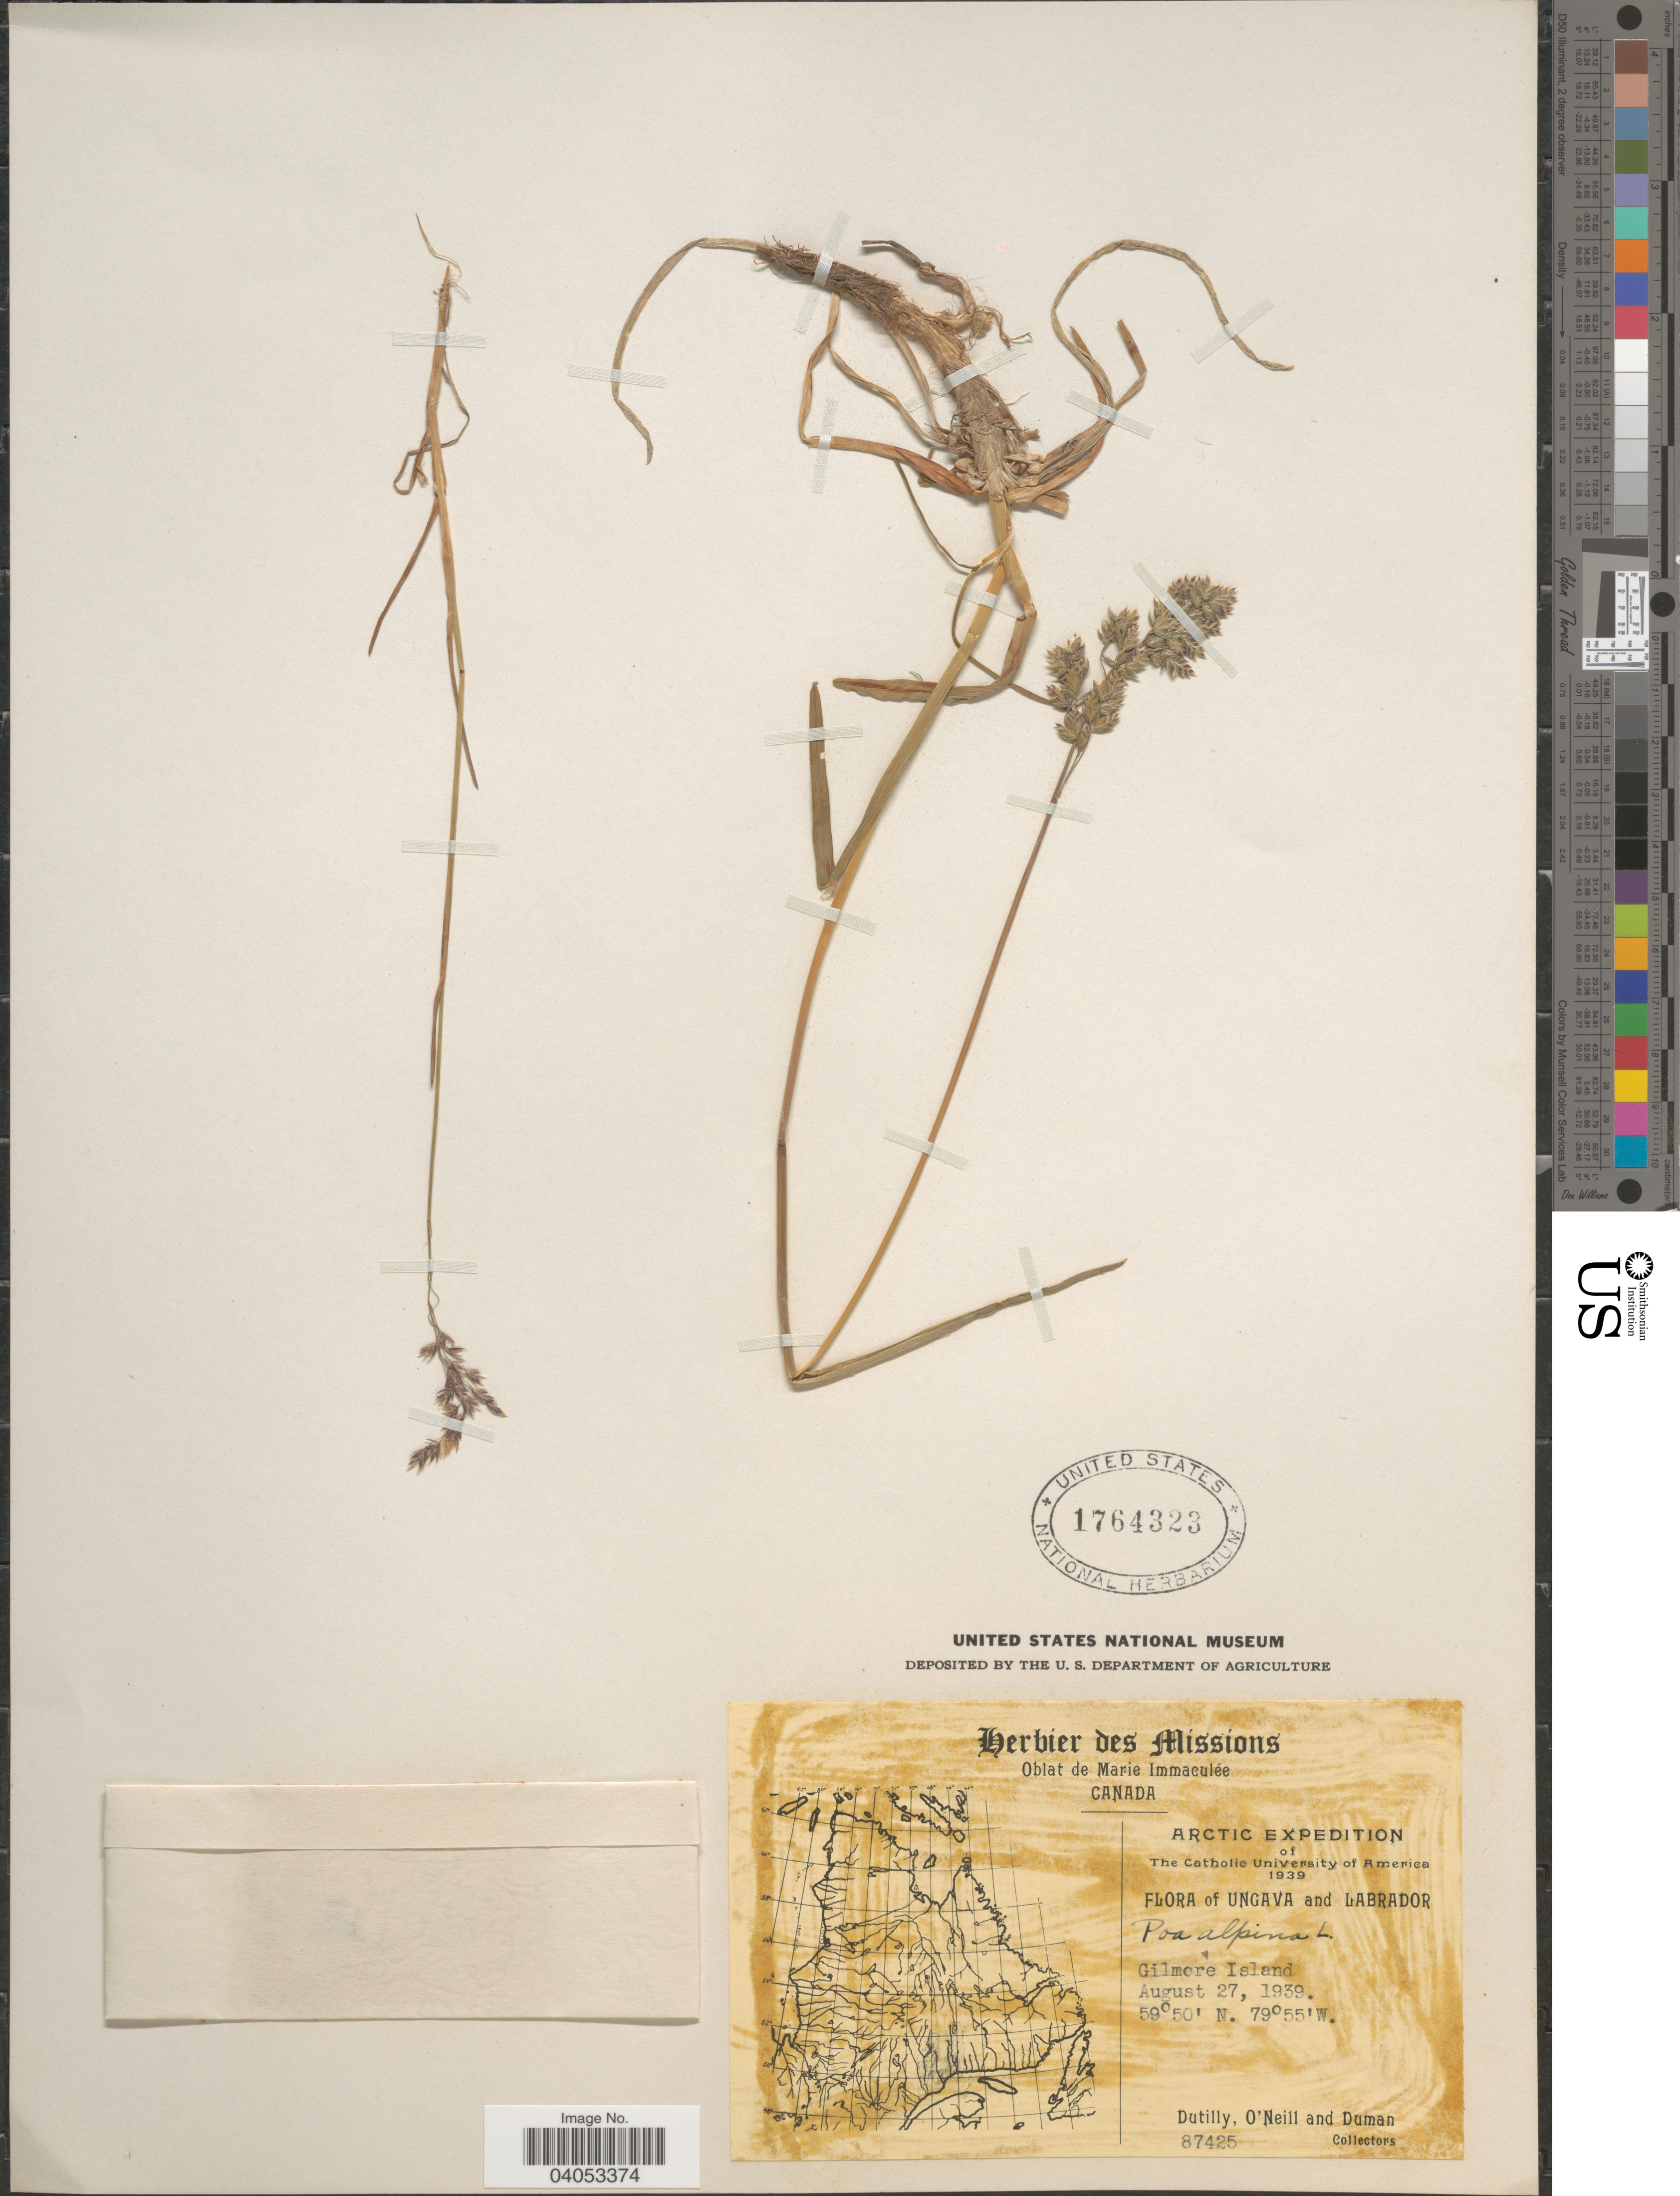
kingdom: Plantae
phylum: Tracheophyta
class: Liliopsida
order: Poales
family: Poaceae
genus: Poa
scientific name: Poa alpina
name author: L.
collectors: -. Dutilly, O' Neill & -. Duman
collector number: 87425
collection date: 1939-08-27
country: Canada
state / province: Newfoundland and Labrador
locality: Ungava and Labrador. Gilmore Island.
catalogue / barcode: US 1764323